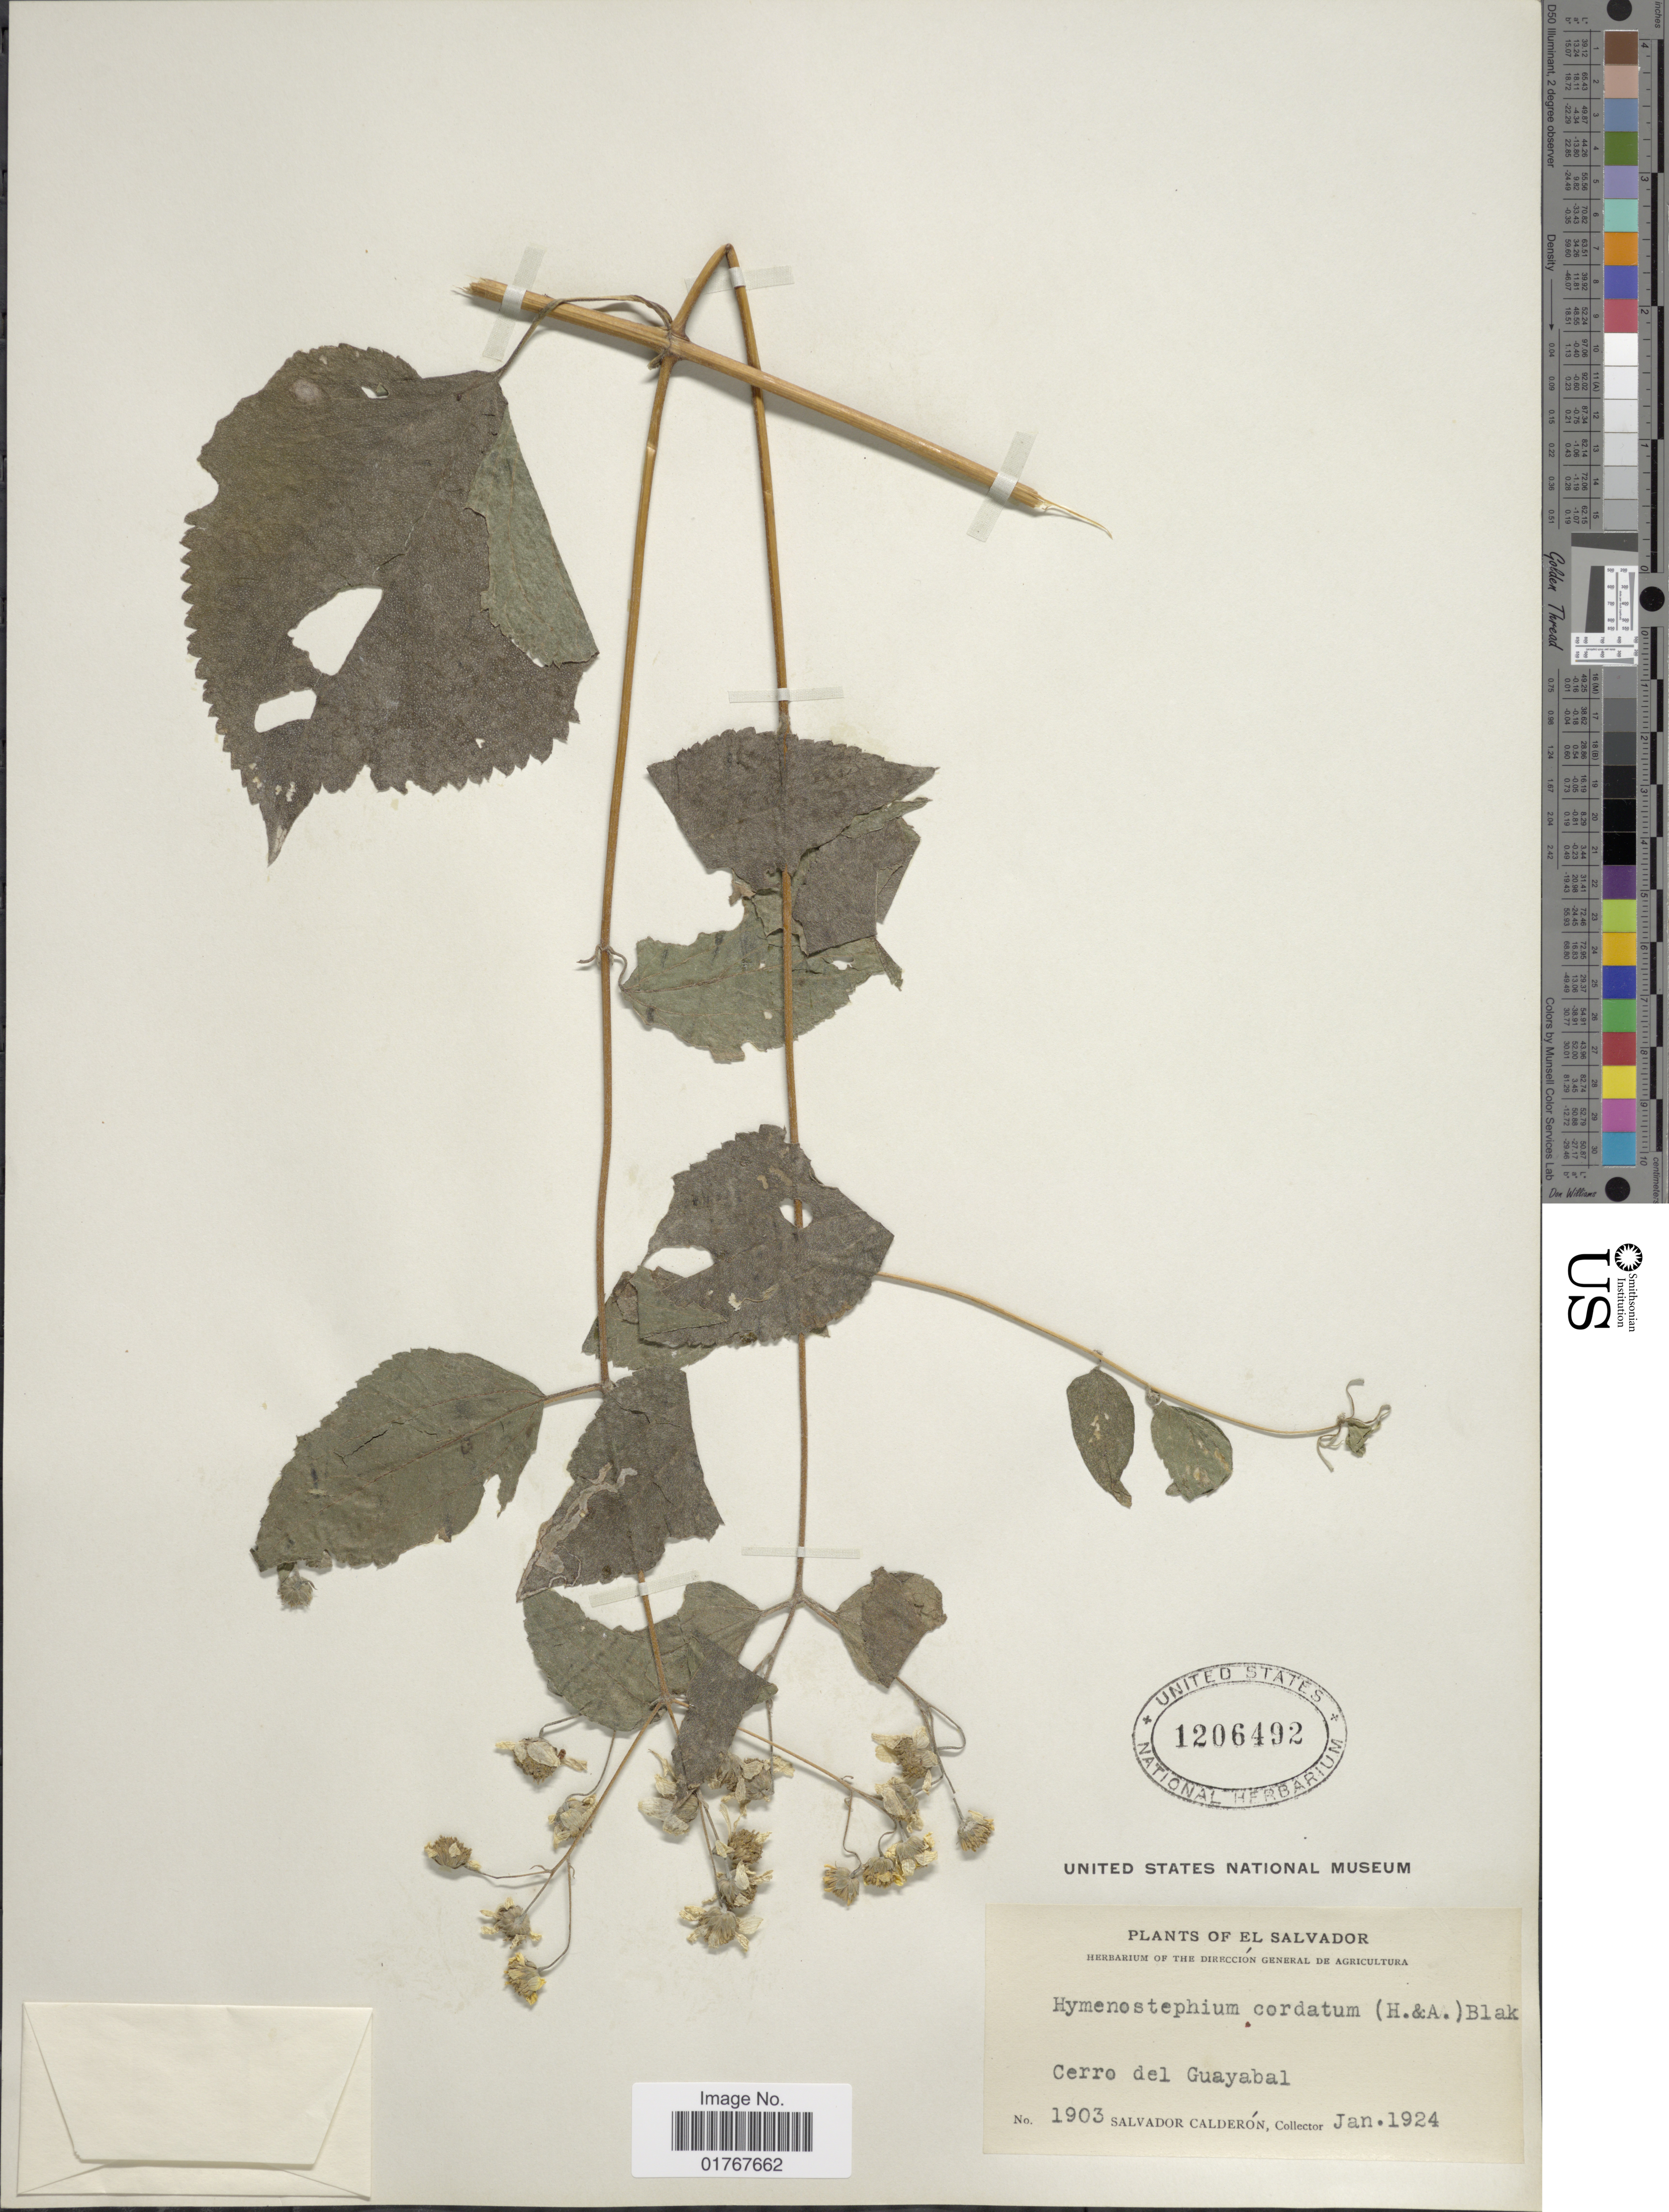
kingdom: Plantae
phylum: Tracheophyta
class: Magnoliopsida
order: Asterales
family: Asteraceae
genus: Viguiera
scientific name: Viguiera cordata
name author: (Hook. & Arn.) D'Arcy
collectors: S. Calderón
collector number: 1903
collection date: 1924-01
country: El Salvador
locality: Cerro del Guayabal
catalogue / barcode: US 1206492